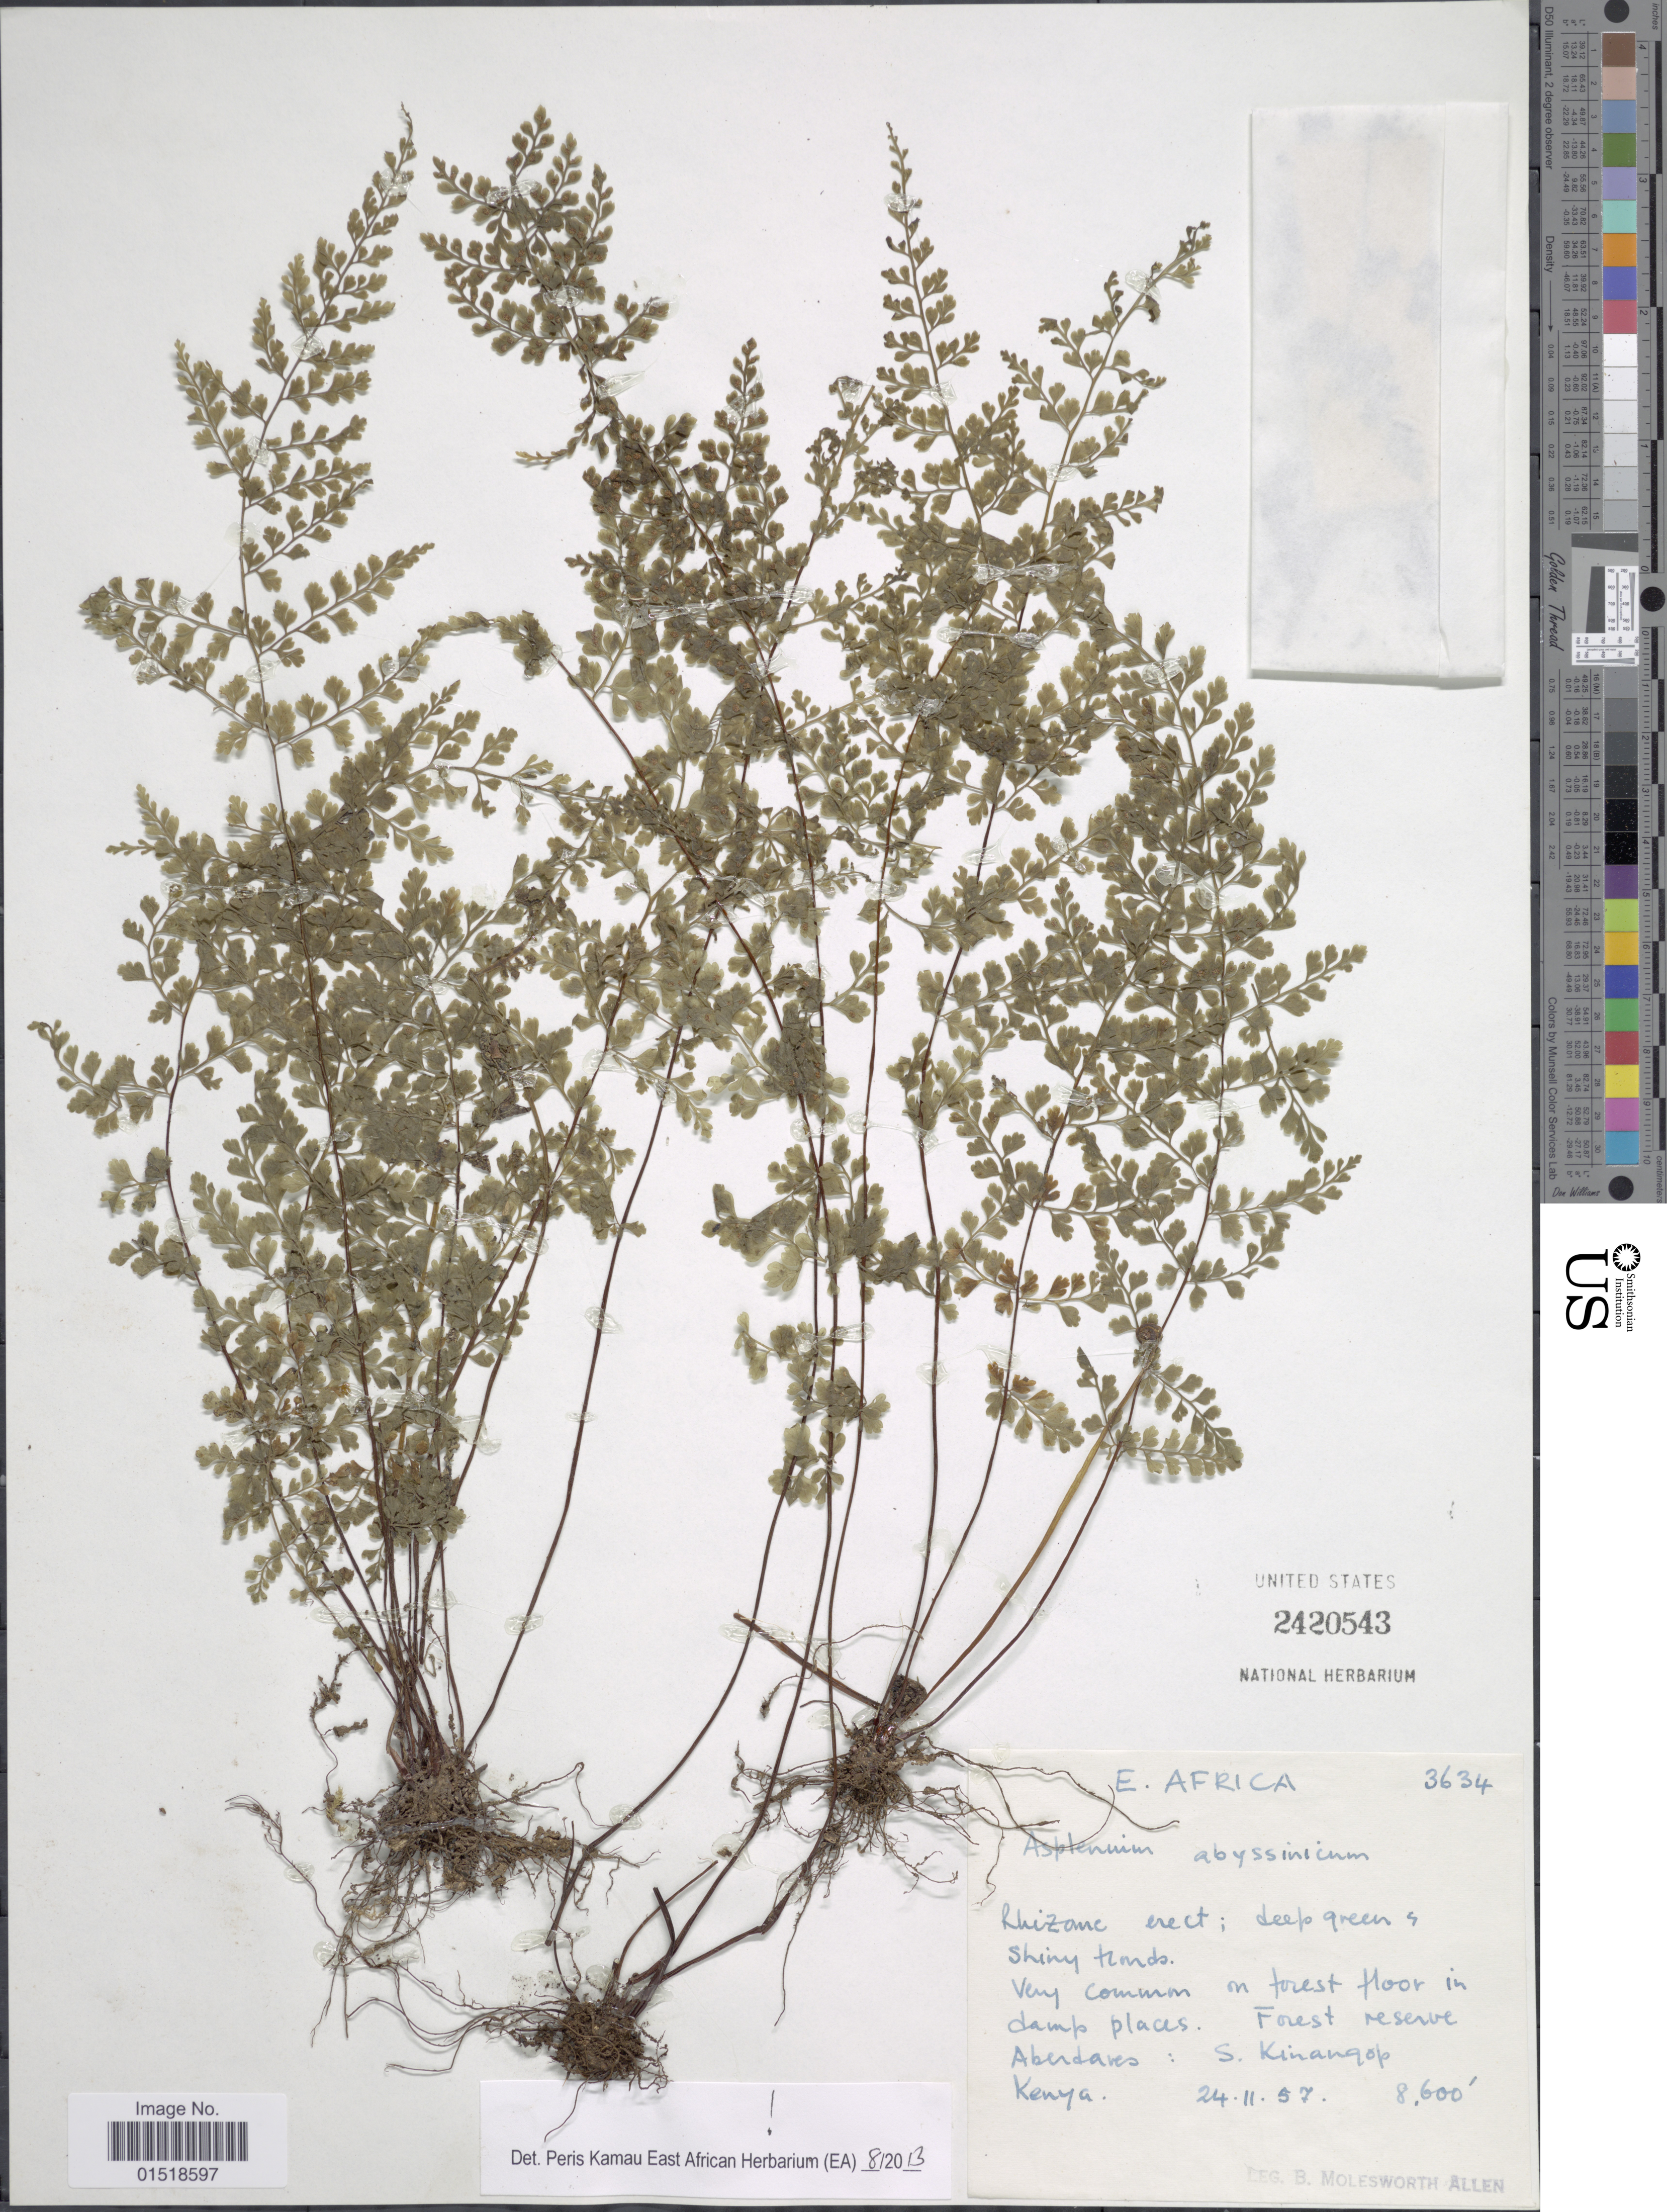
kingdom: Plantae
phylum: Tracheophyta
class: Polypodiopsida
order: Polypodiales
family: Aspleniaceae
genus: Asplenium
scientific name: Asplenium abyssinicum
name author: Fée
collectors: B. E. G. Molesworth-Allen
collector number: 3634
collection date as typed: Transcribed d/m/y: 24/11/57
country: Kenya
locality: Forest reserve. Aberdares: S. Kinangop, E. Africa.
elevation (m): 2621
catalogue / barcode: US 2420543